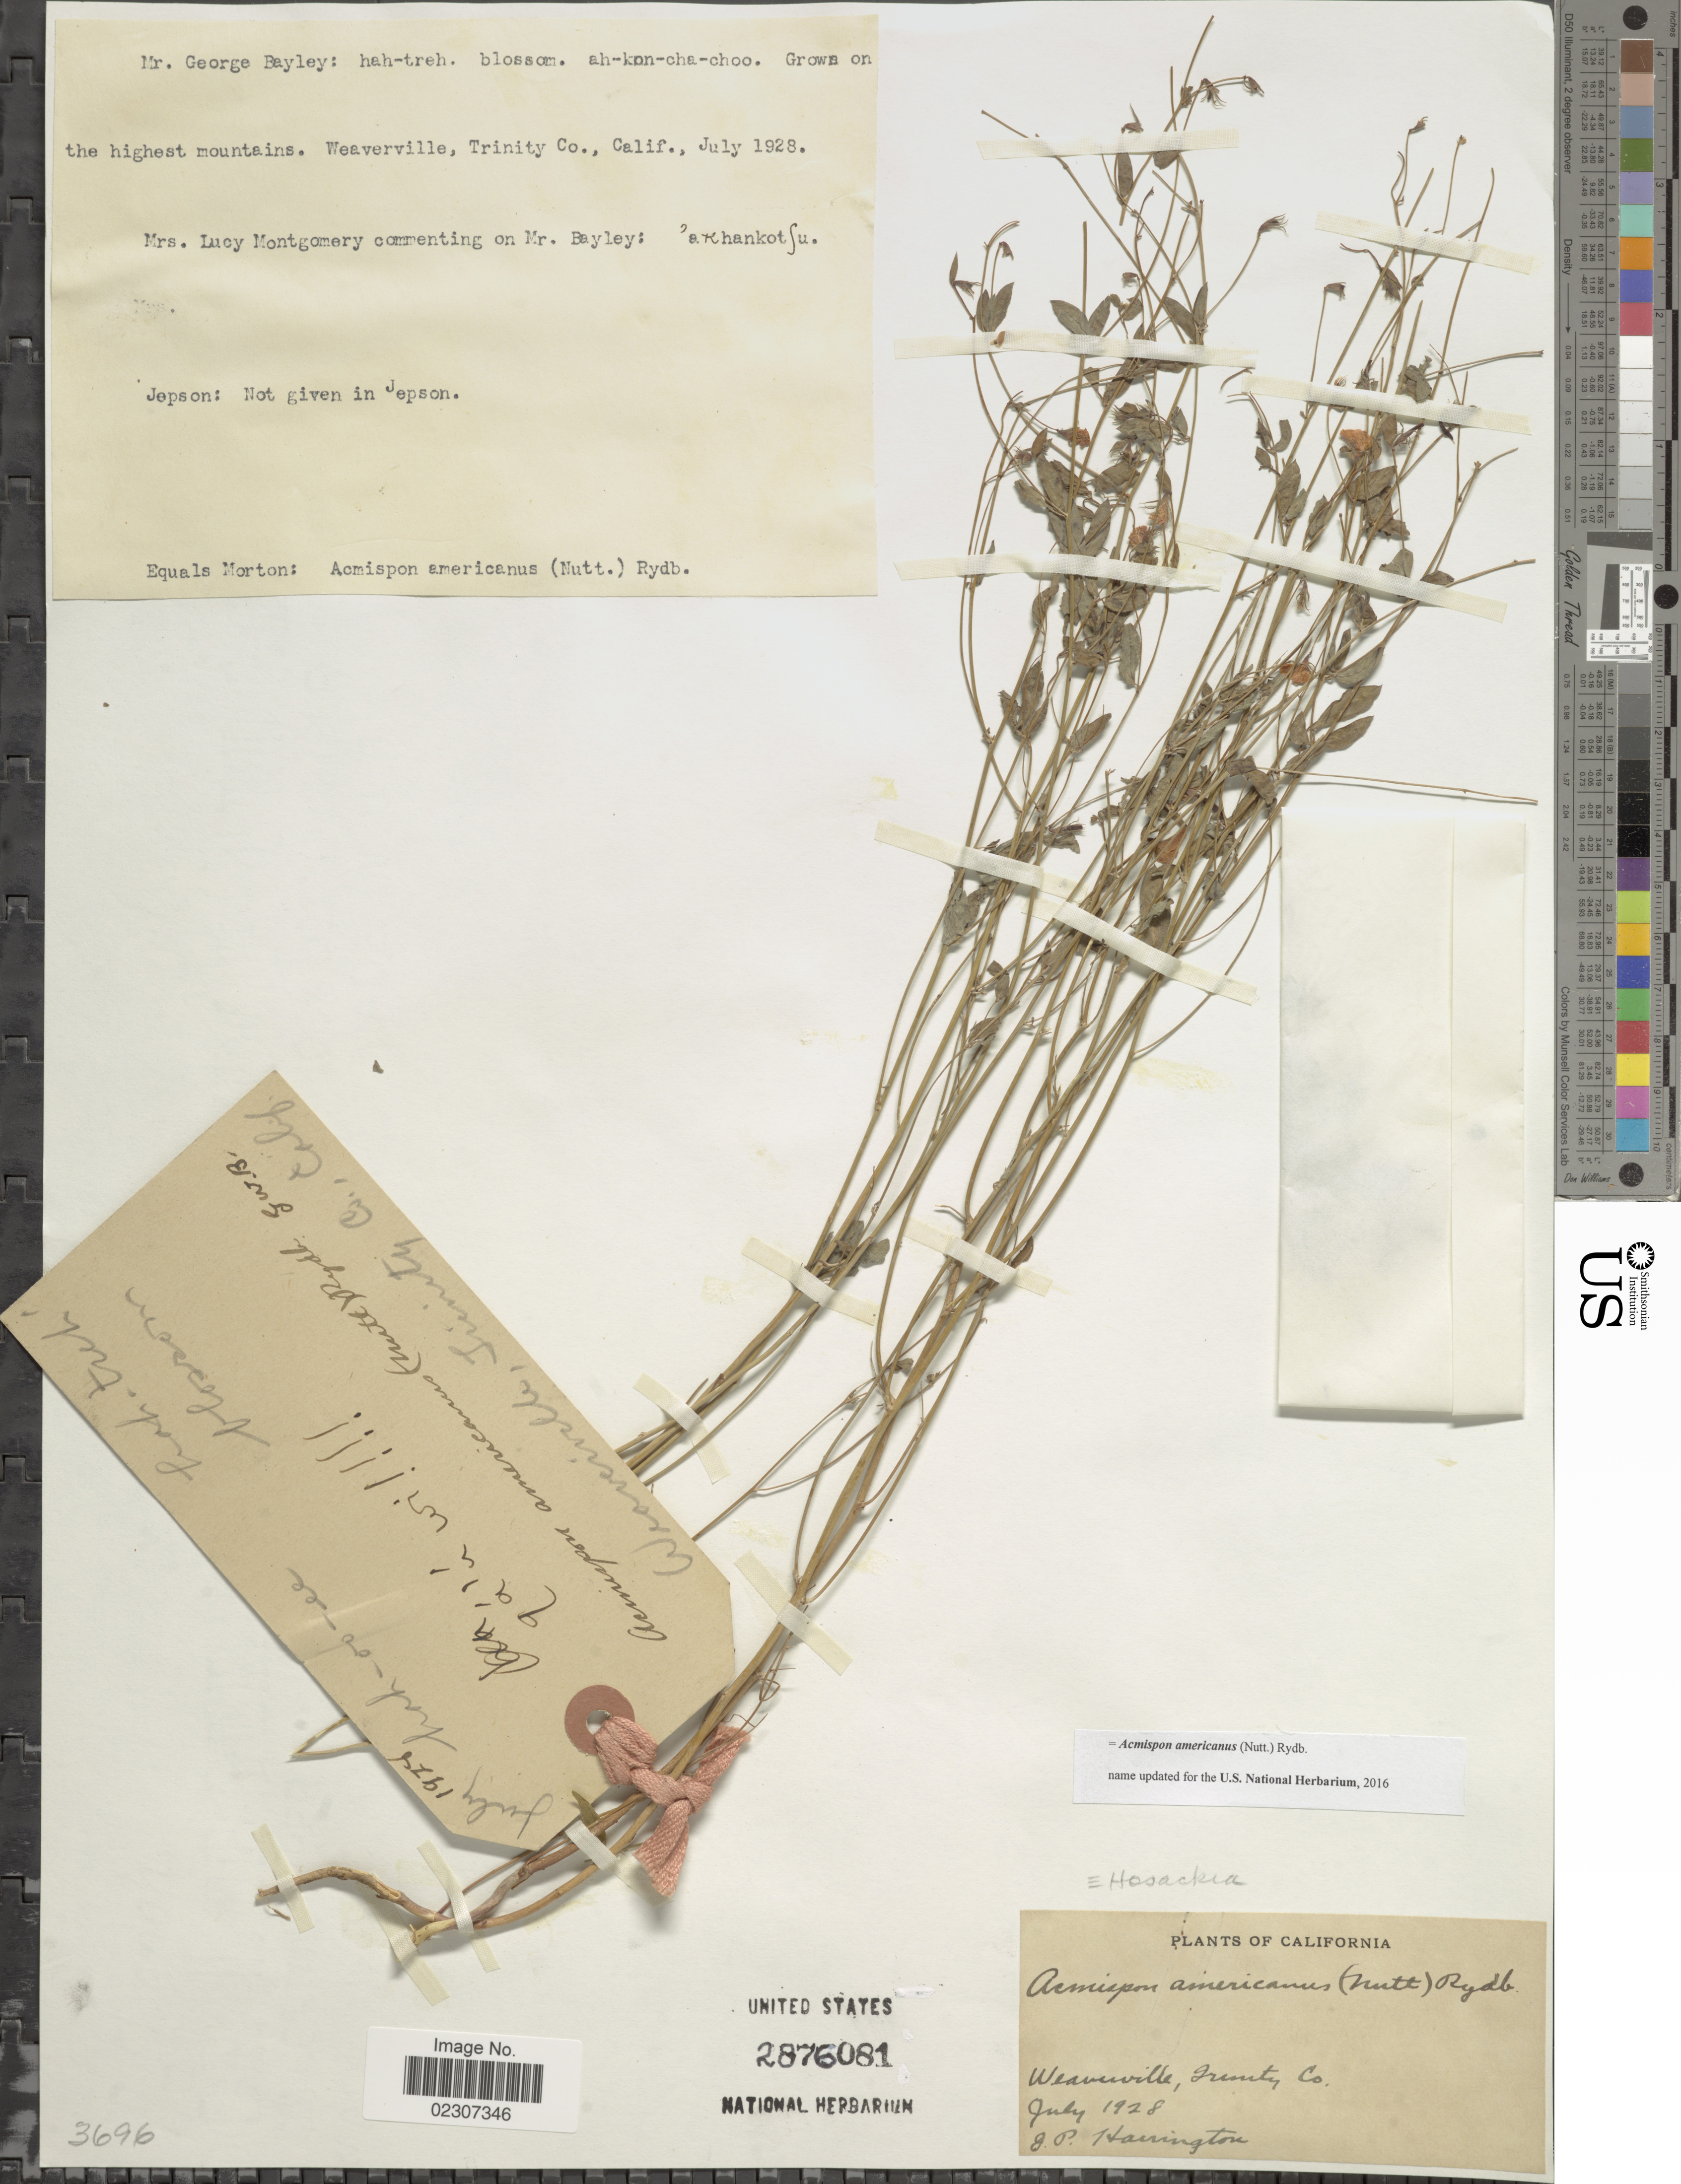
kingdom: Plantae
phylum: Tracheophyta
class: Magnoliopsida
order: Fabales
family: Fabaceae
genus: Acmispon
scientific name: Acmispon americanus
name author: (Nutt.) Rydb.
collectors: J. Harrington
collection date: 1928-07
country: United States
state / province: California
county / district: Trinity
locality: California, Weaverville, Trinity Co.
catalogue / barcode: US 2876081